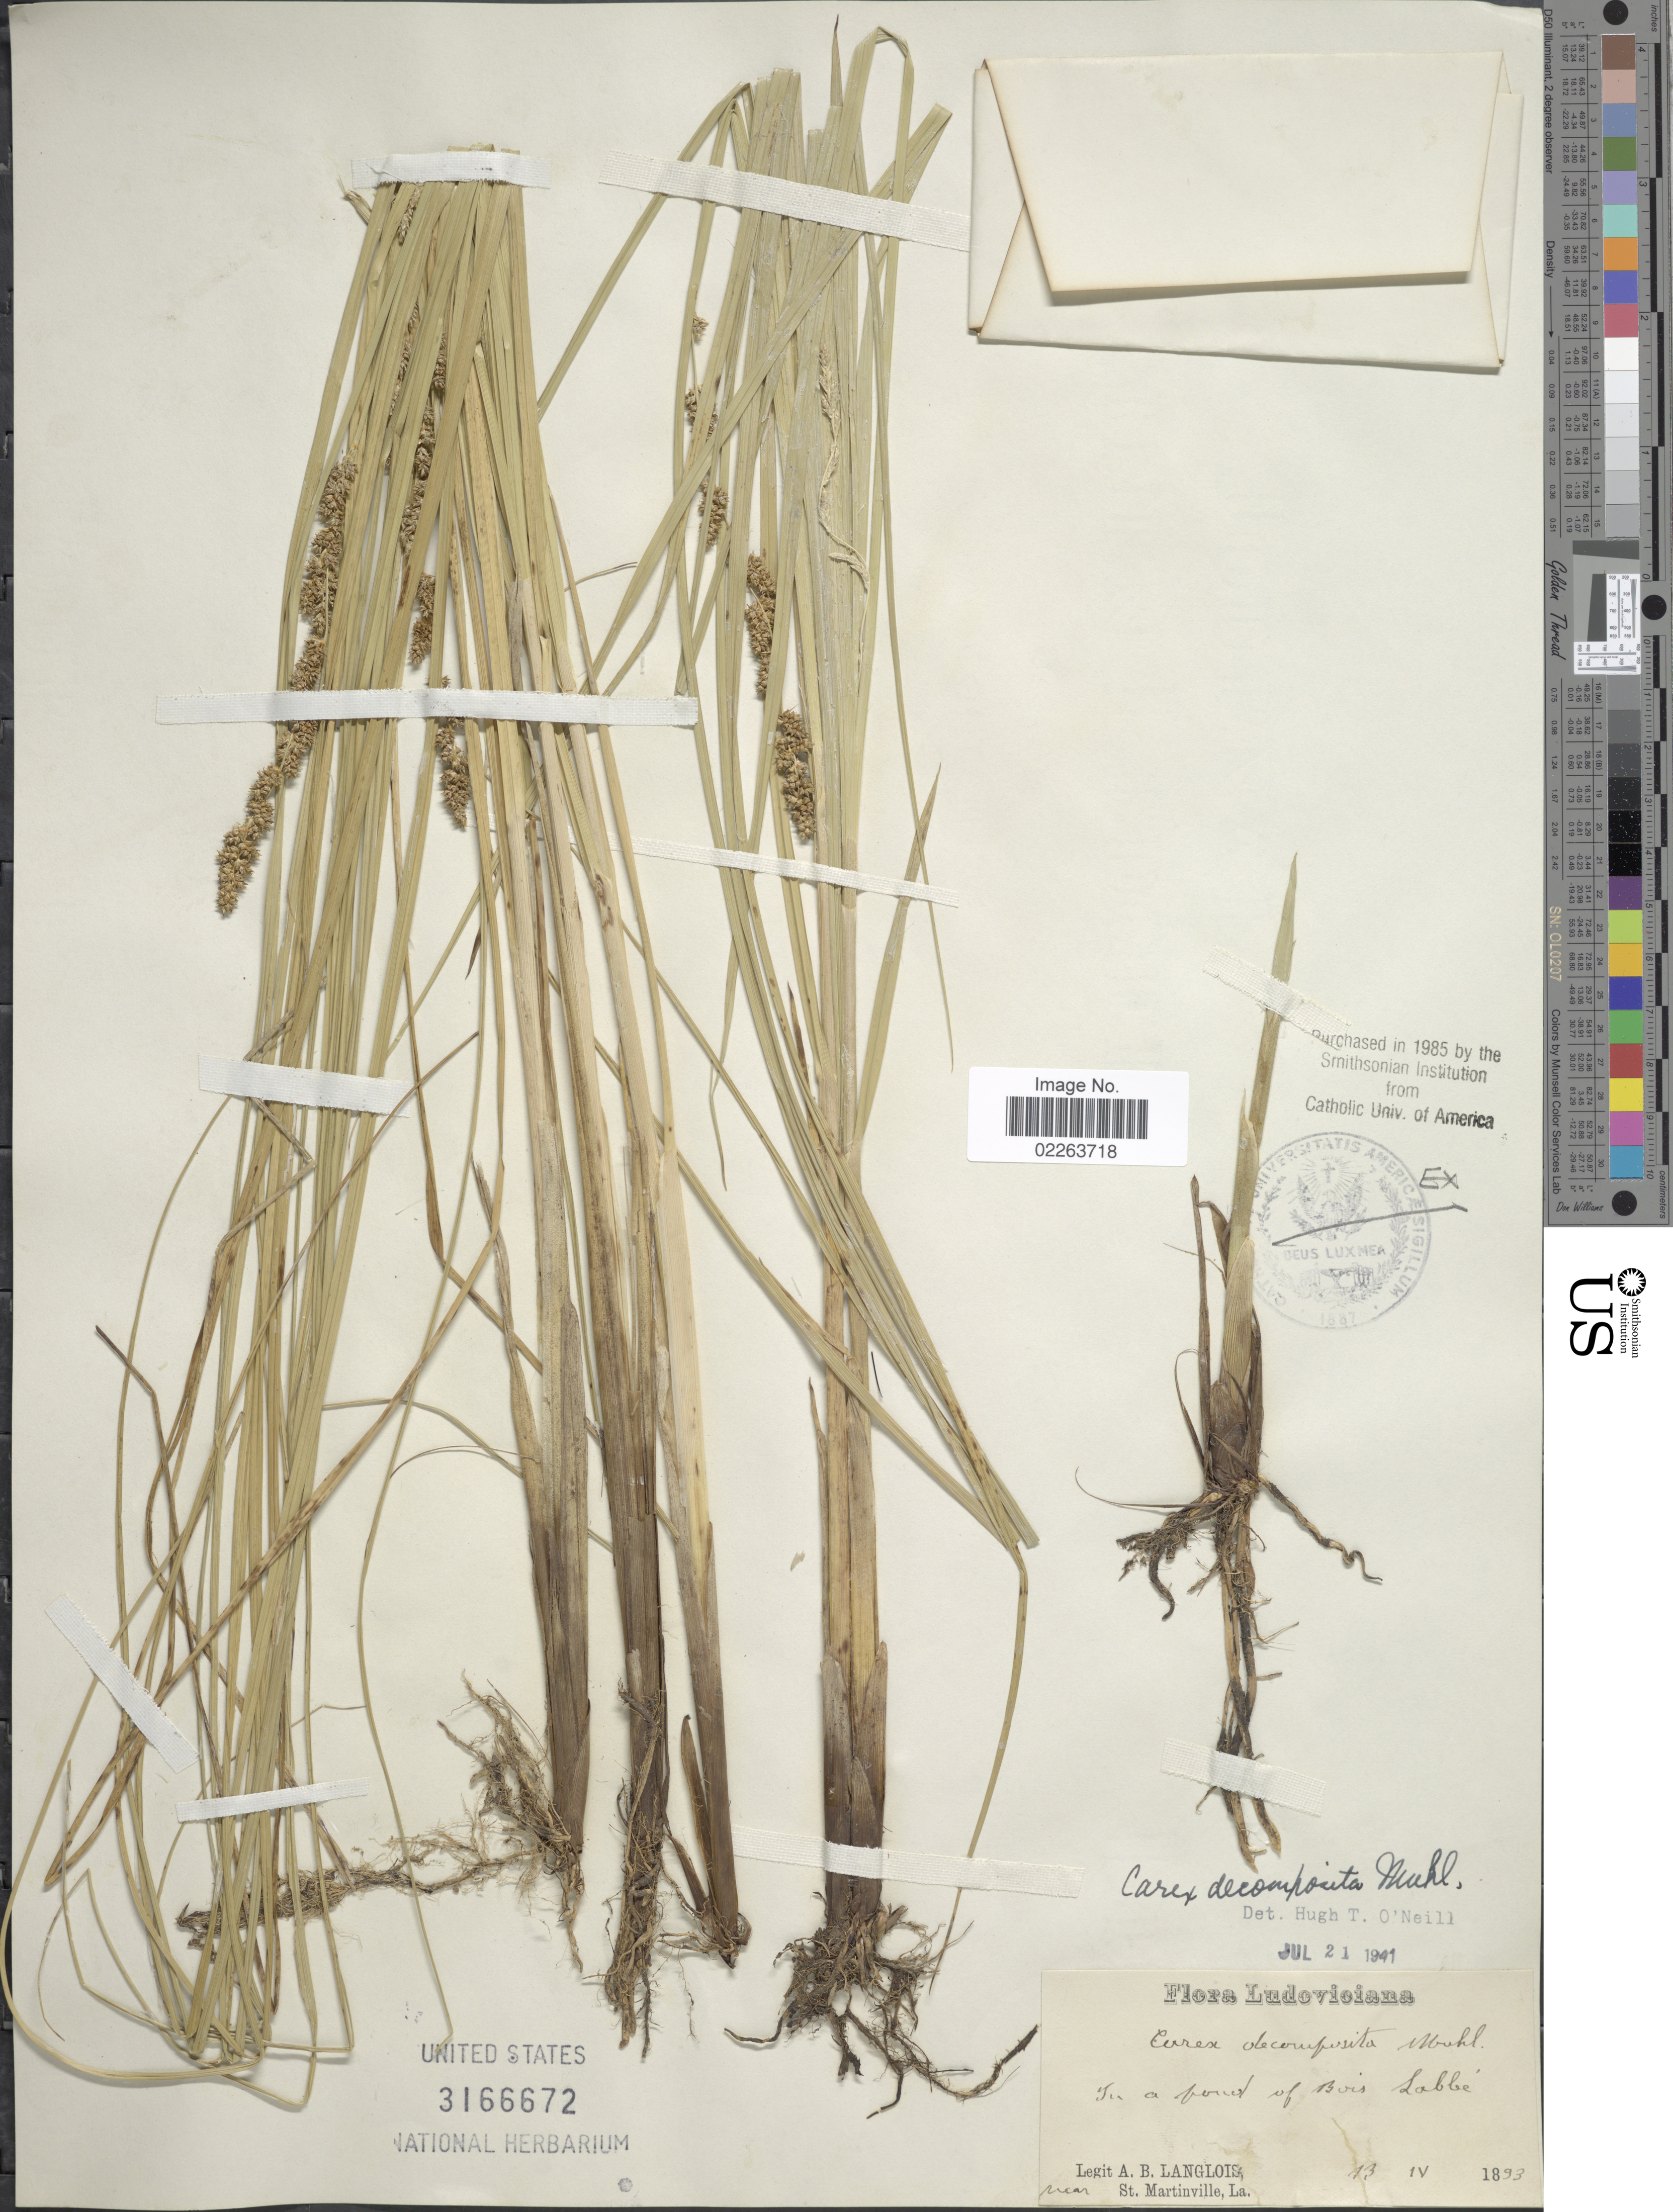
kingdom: Plantae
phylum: Tracheophyta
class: Liliopsida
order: Poales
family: Cyperaceae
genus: Carex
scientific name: Carex decomposita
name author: Muhl.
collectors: A. Langlois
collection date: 1893-04-13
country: United States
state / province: Louisiana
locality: In a pond of Bois Labbe. Near St. Martinville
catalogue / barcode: US 3166672